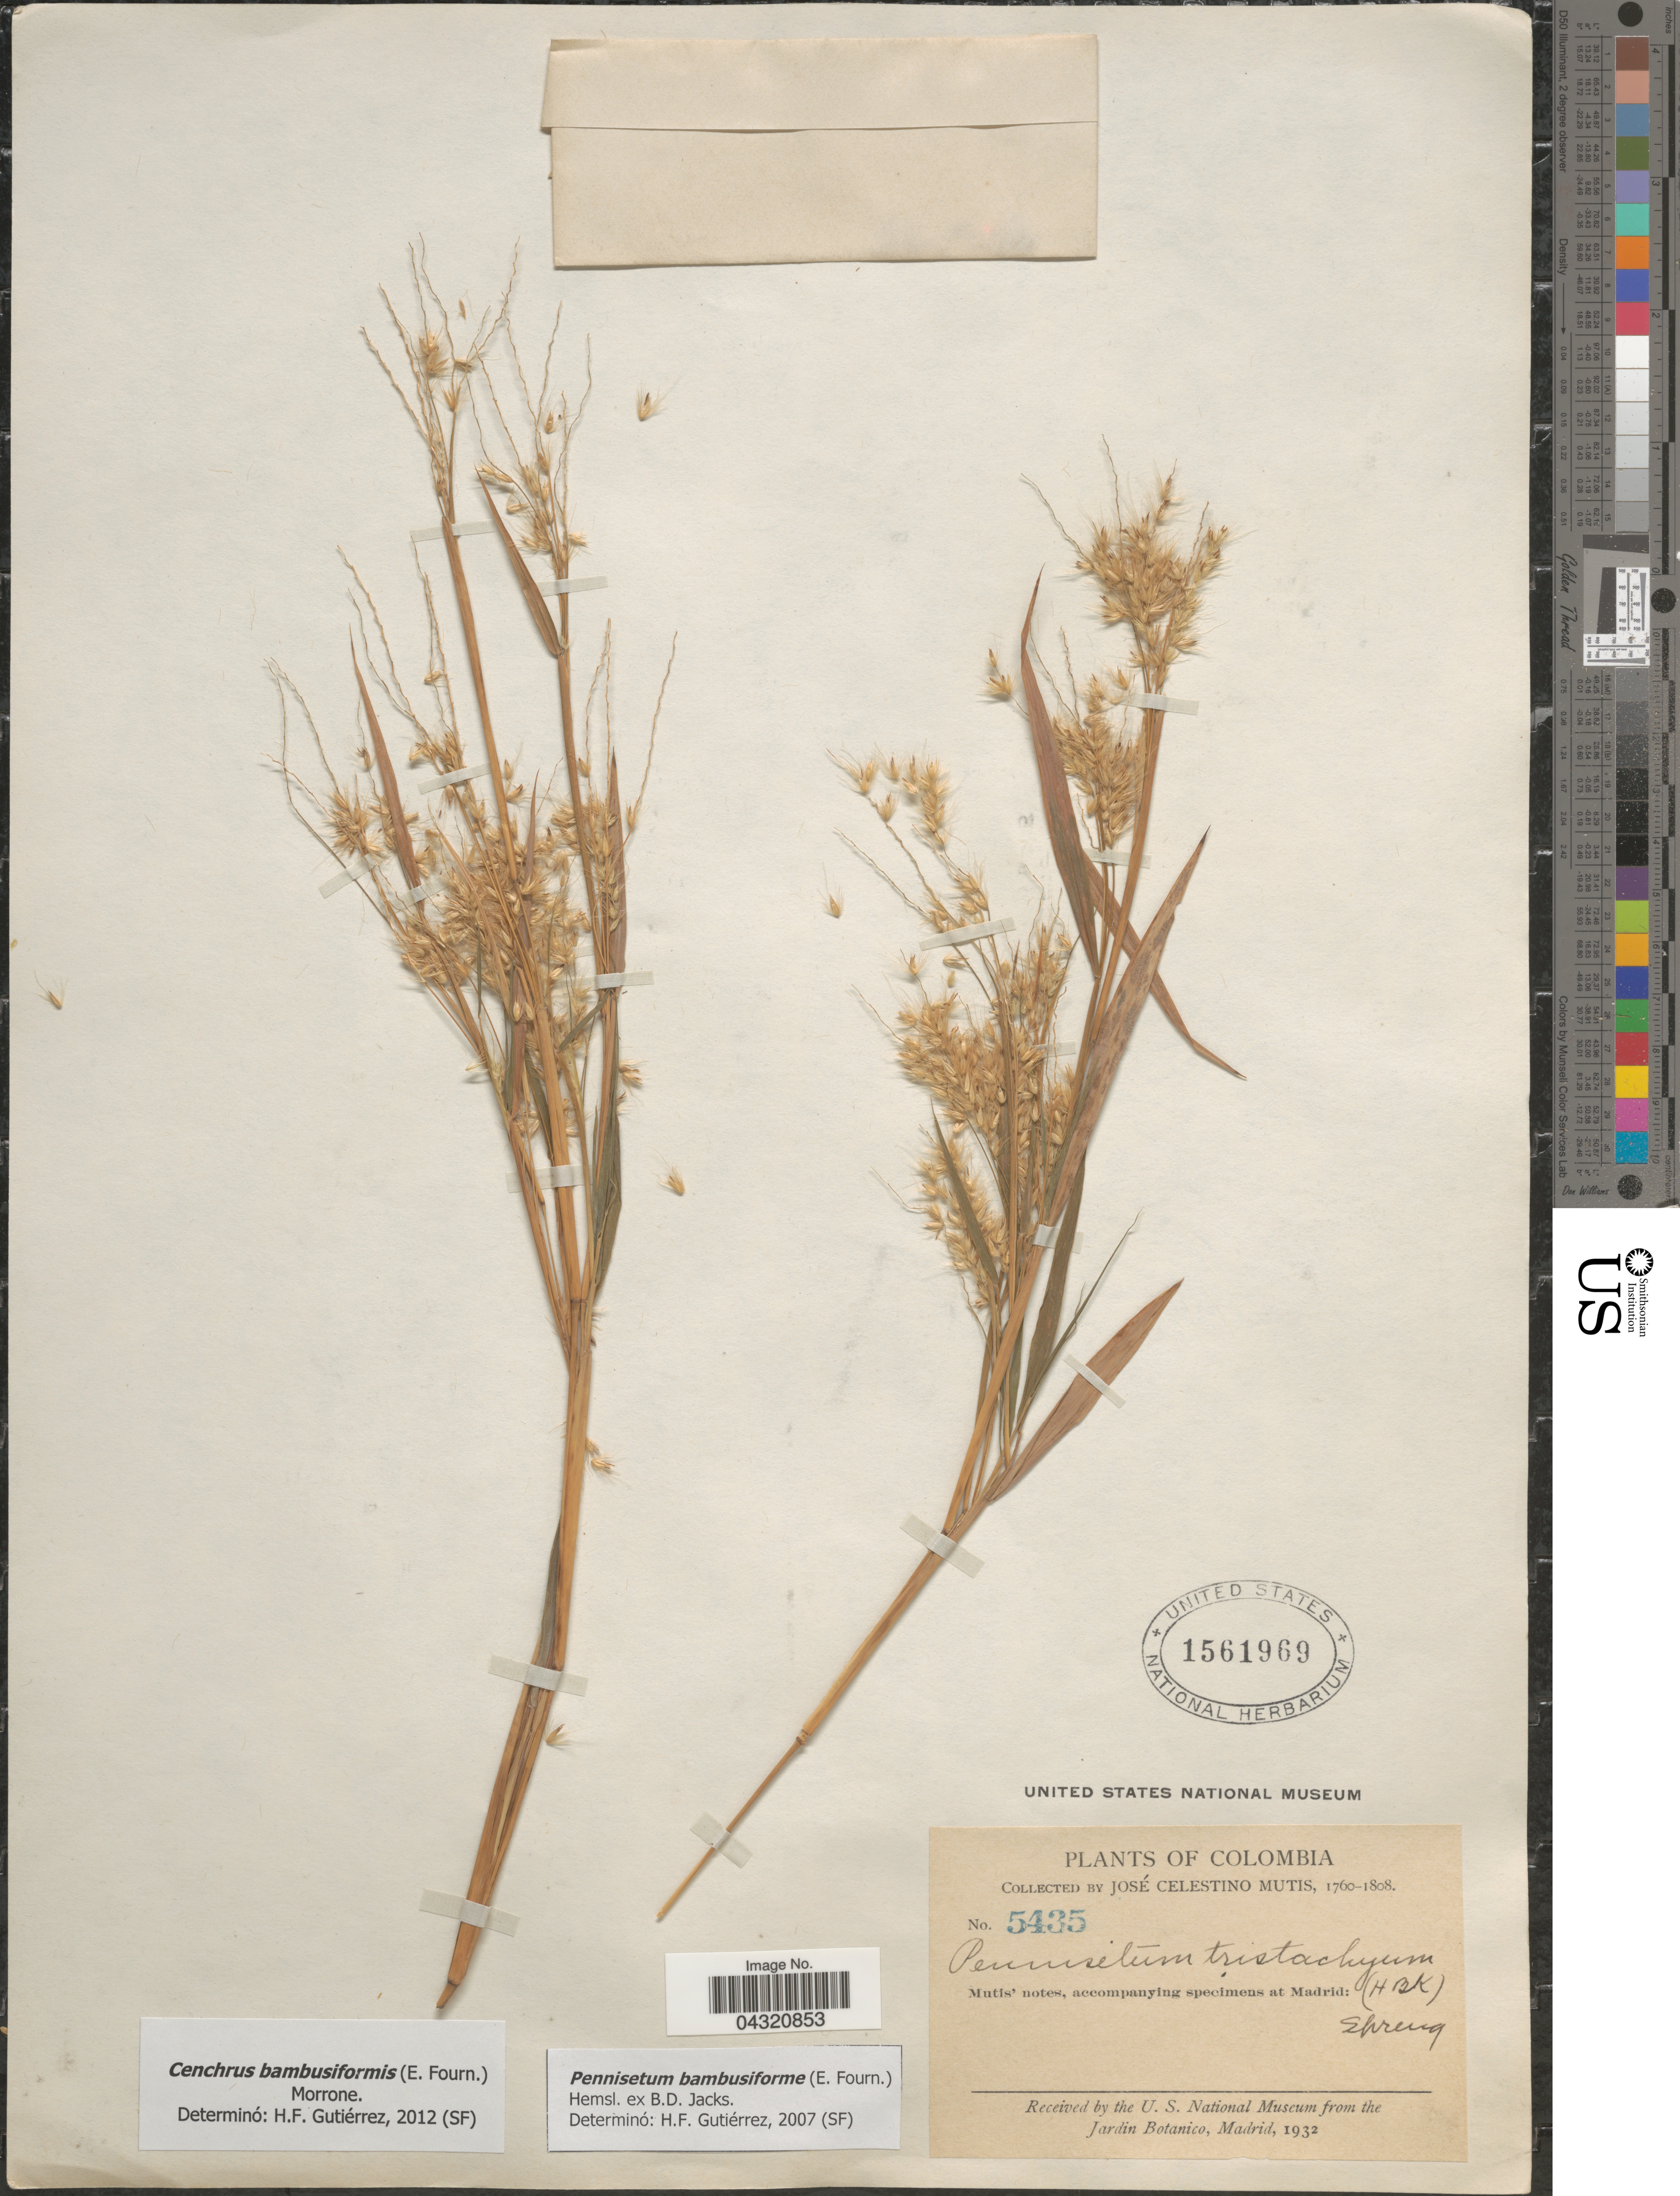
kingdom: Plantae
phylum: Tracheophyta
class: Liliopsida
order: Poales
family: Poaceae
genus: Cenchrus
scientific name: Cenchrus bambusiformis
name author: (E. Fourn.) Morrone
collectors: J. C. B. Mutis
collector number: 5435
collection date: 1760/1808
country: Colombia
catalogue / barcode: US 1561969